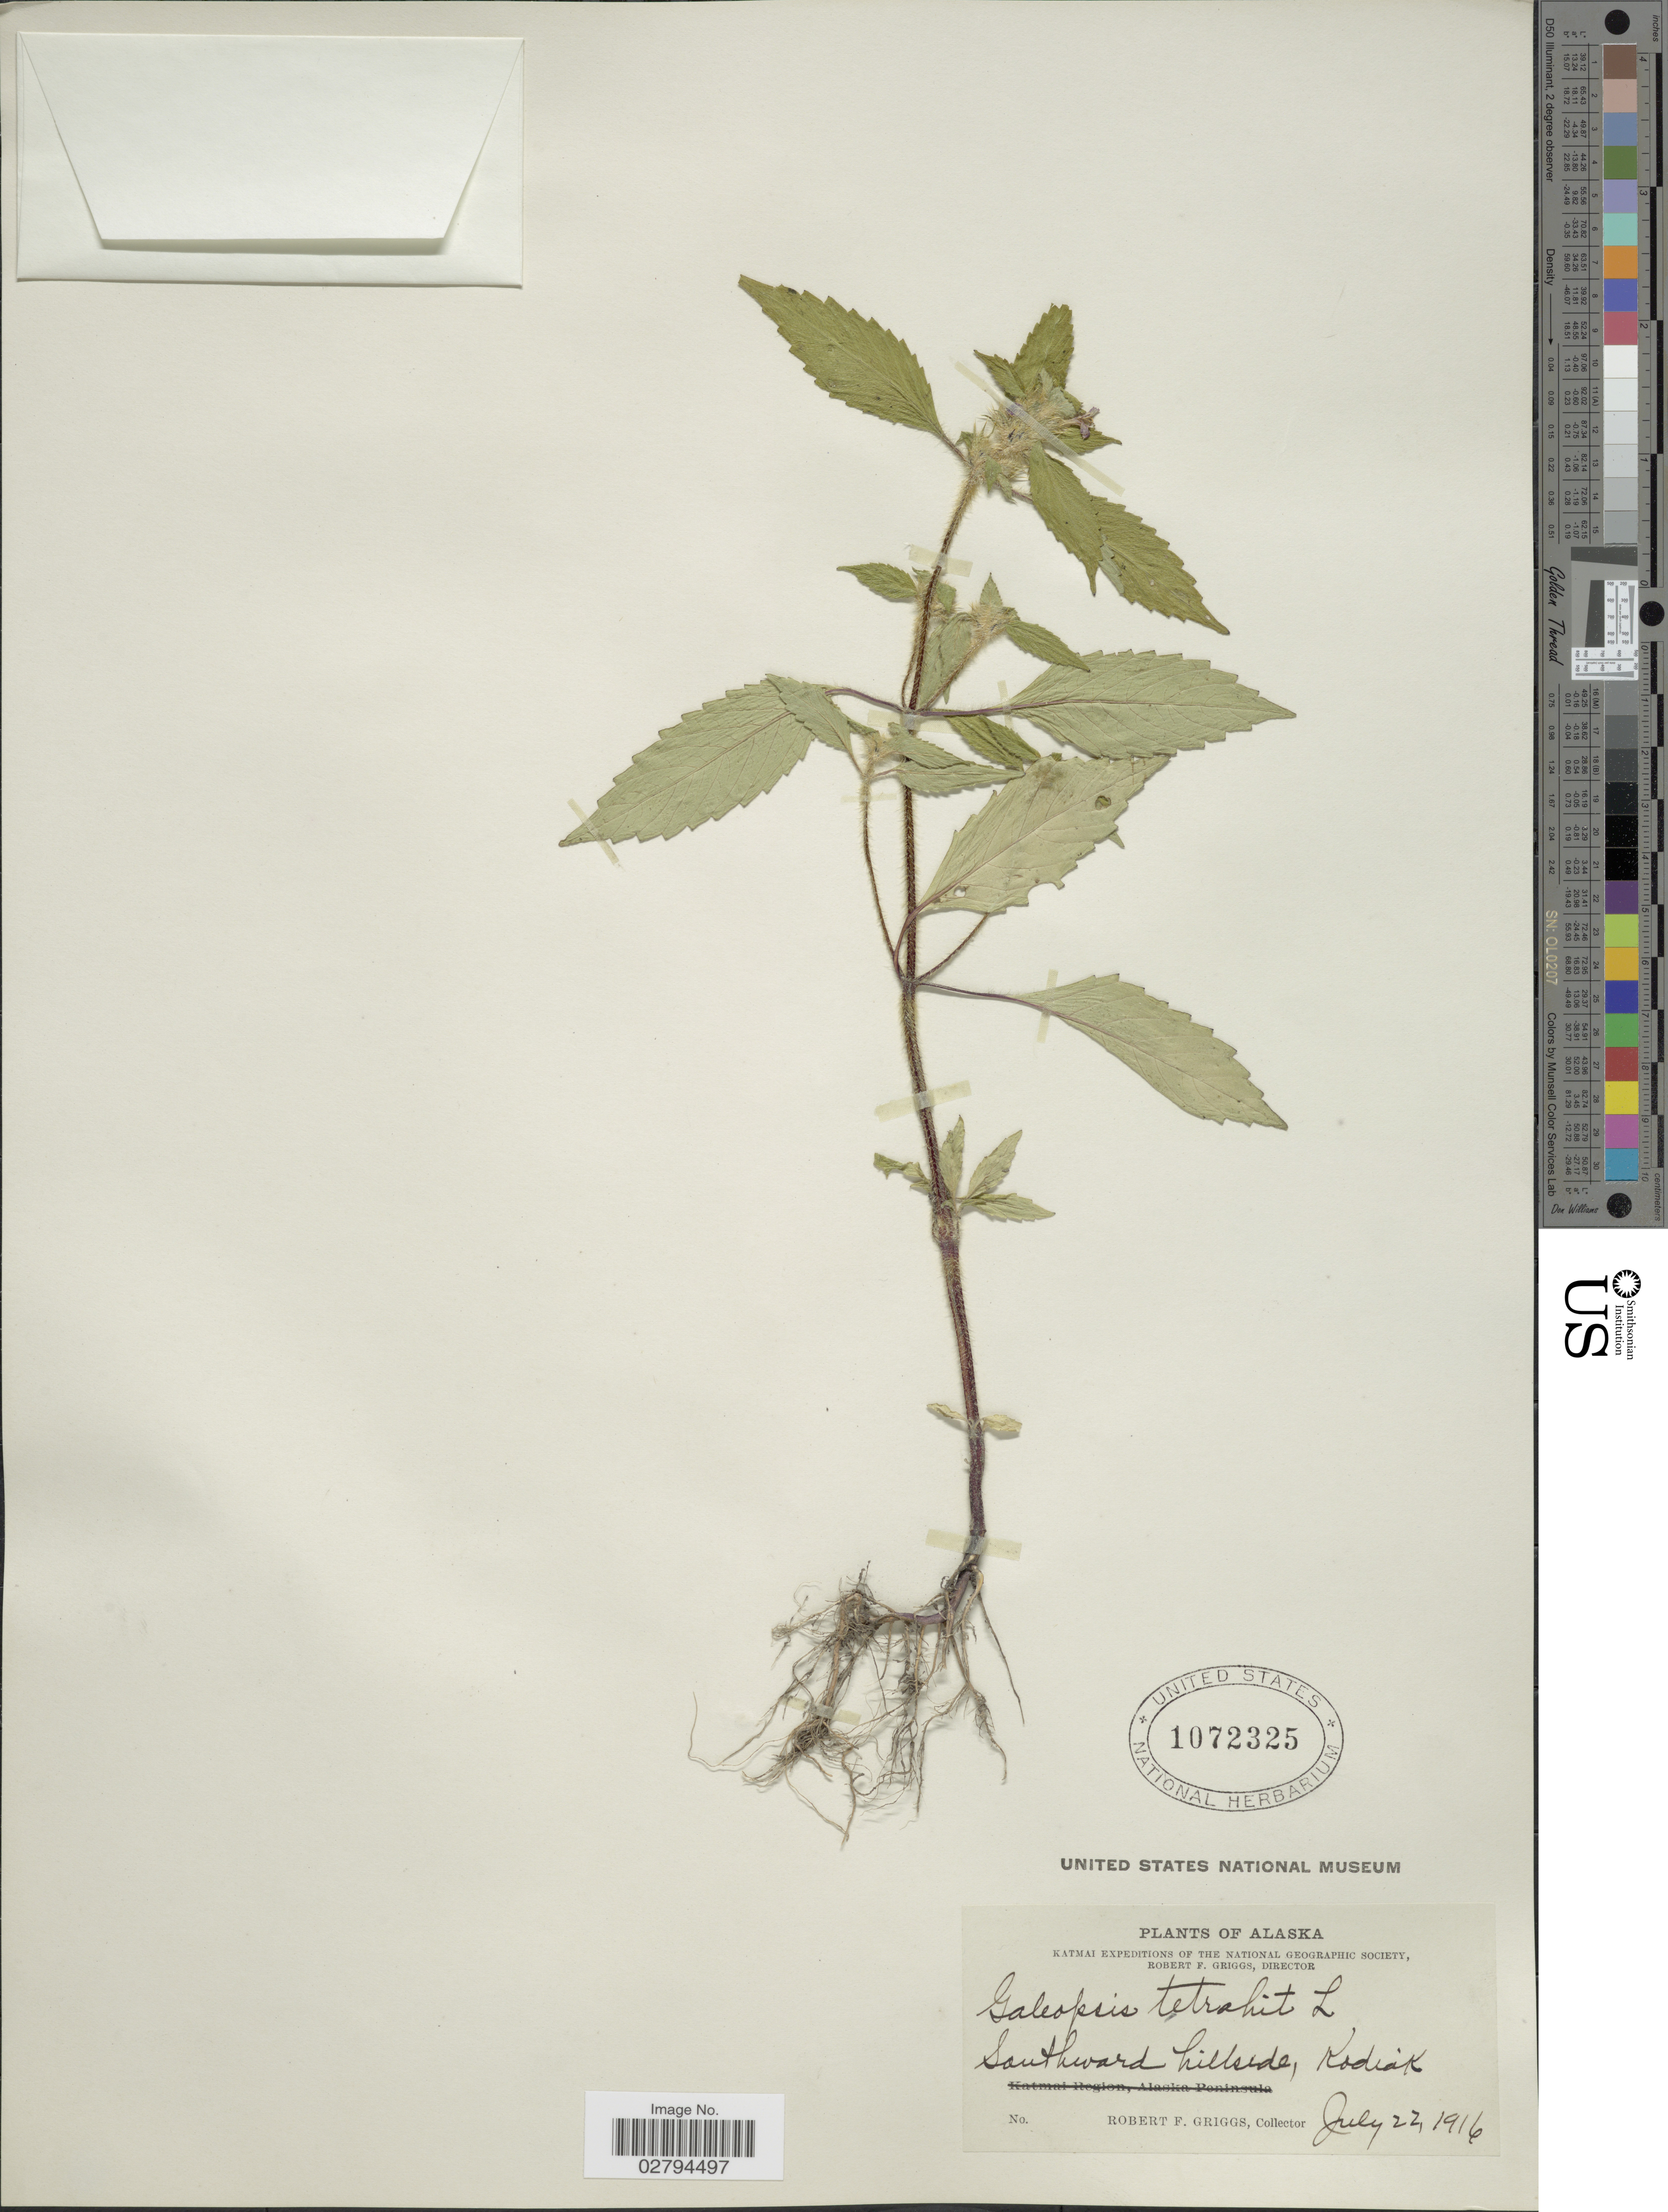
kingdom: Plantae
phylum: Tracheophyta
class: Magnoliopsida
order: Lamiales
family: Lamiaceae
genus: Galeopsis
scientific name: Galeopsis tetrahit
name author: L.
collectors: R. F. Griggs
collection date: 1916-07-22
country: United States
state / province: Alaska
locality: Southward hillside, Kodiak.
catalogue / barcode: US 1072325